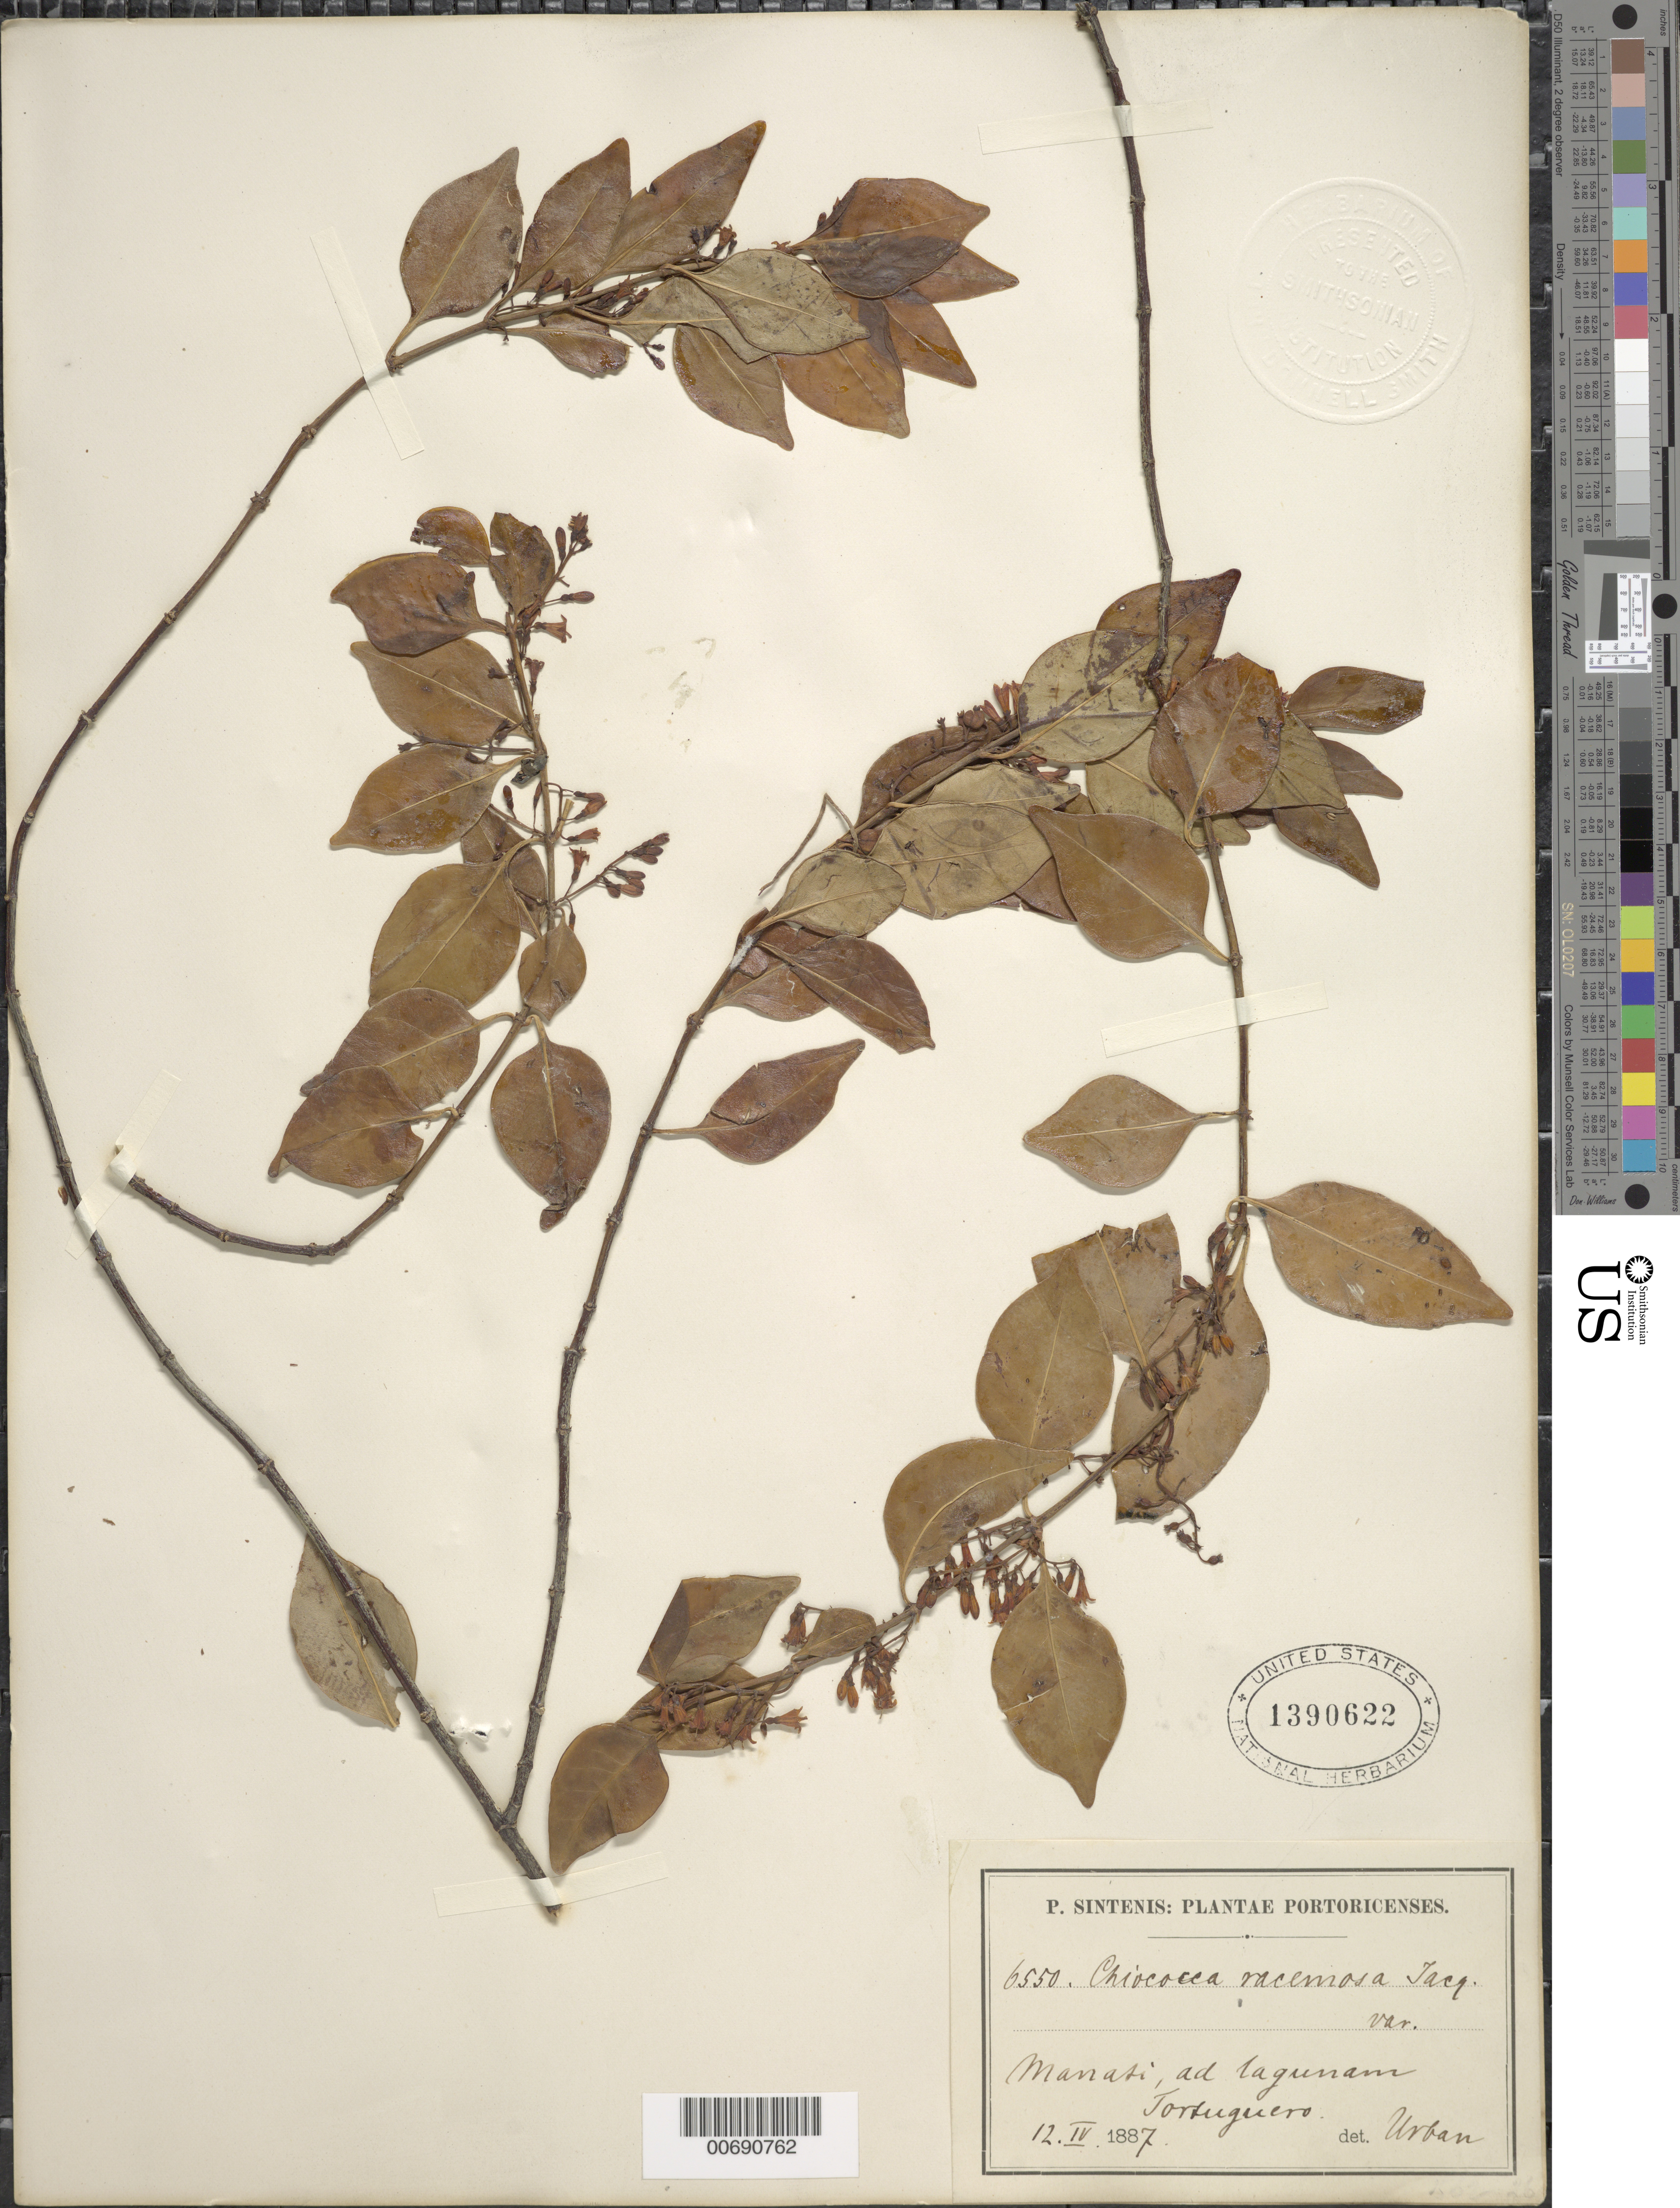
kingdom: Plantae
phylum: Tracheophyta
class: Magnoliopsida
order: Gentianales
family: Rubiaceae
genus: Chiococca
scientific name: Chiococca alba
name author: (L.) Hitchc.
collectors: P. Sintenis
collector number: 6550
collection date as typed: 12 Apr 1887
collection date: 1887-04-12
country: Puerto Rico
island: Greater Antilles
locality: Manati. ad Lagunam Tortuguero.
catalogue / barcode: US 1390622